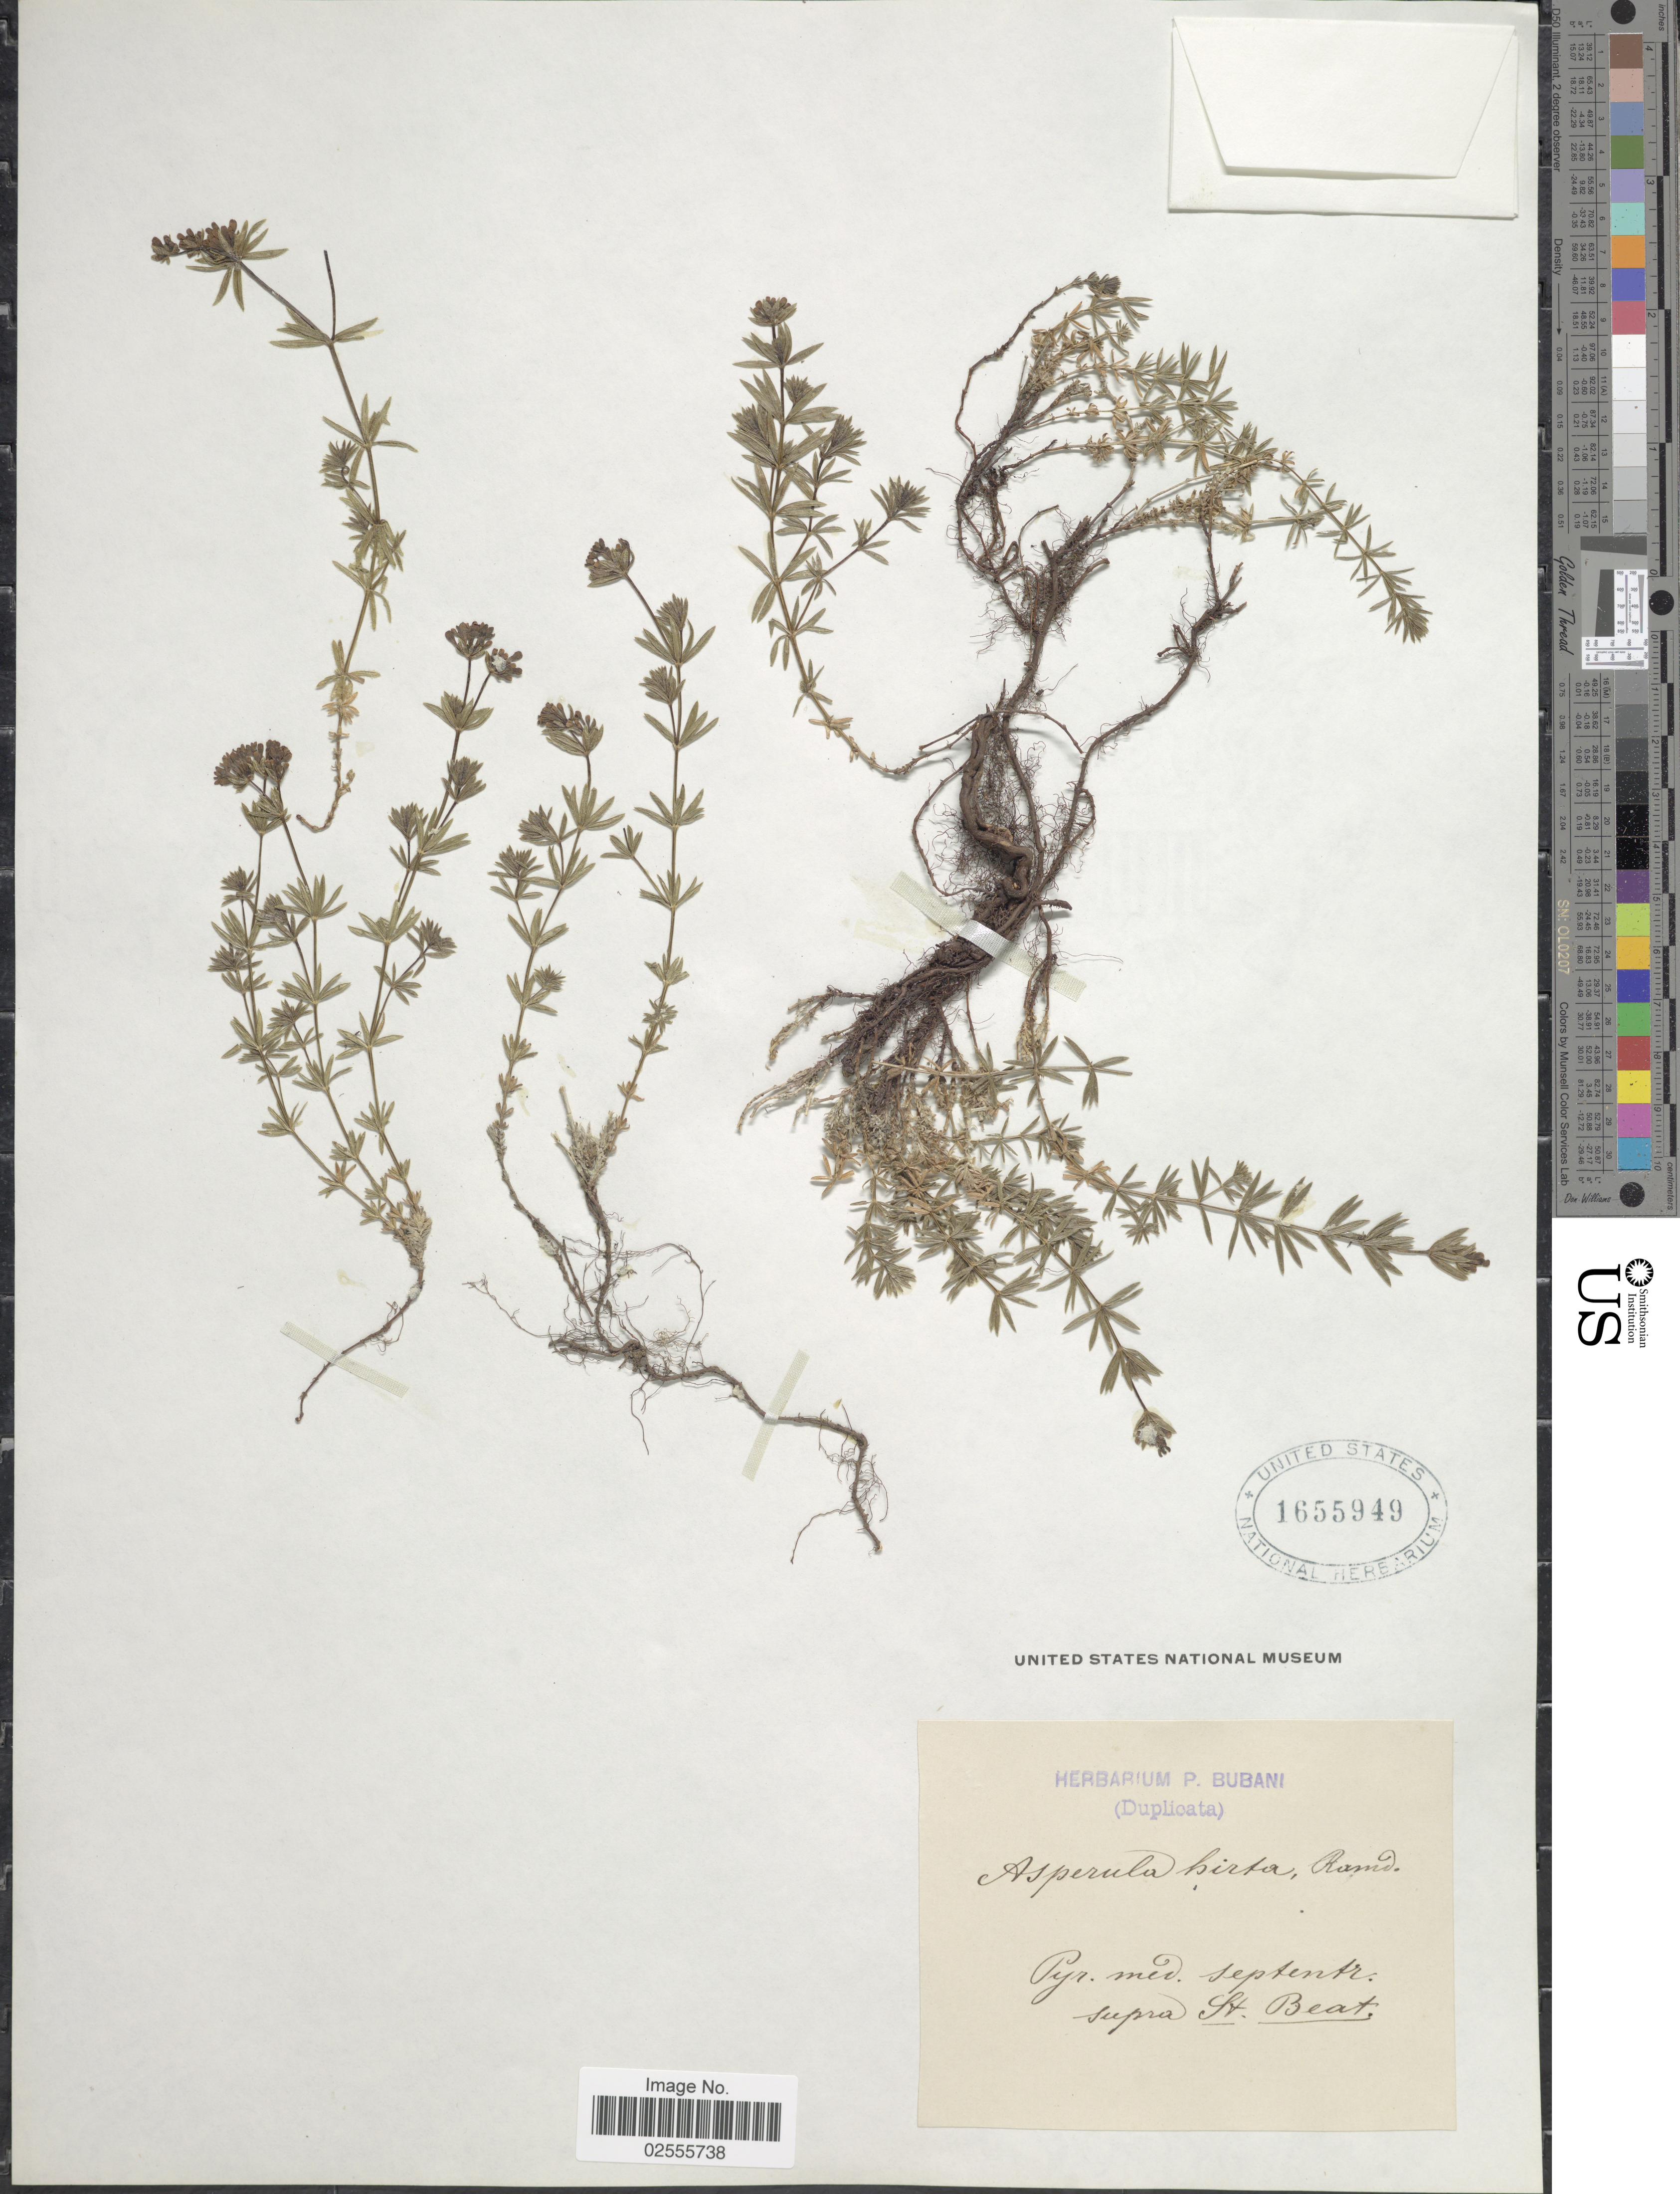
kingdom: Plantae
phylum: Tracheophyta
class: Magnoliopsida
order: Gentianales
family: Rubiaceae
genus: Asperula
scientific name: Asperula hirta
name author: Ramond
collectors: ex herb. P. Bubani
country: France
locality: Pyr. med. septentr. supra St. Beat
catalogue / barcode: US 1655949